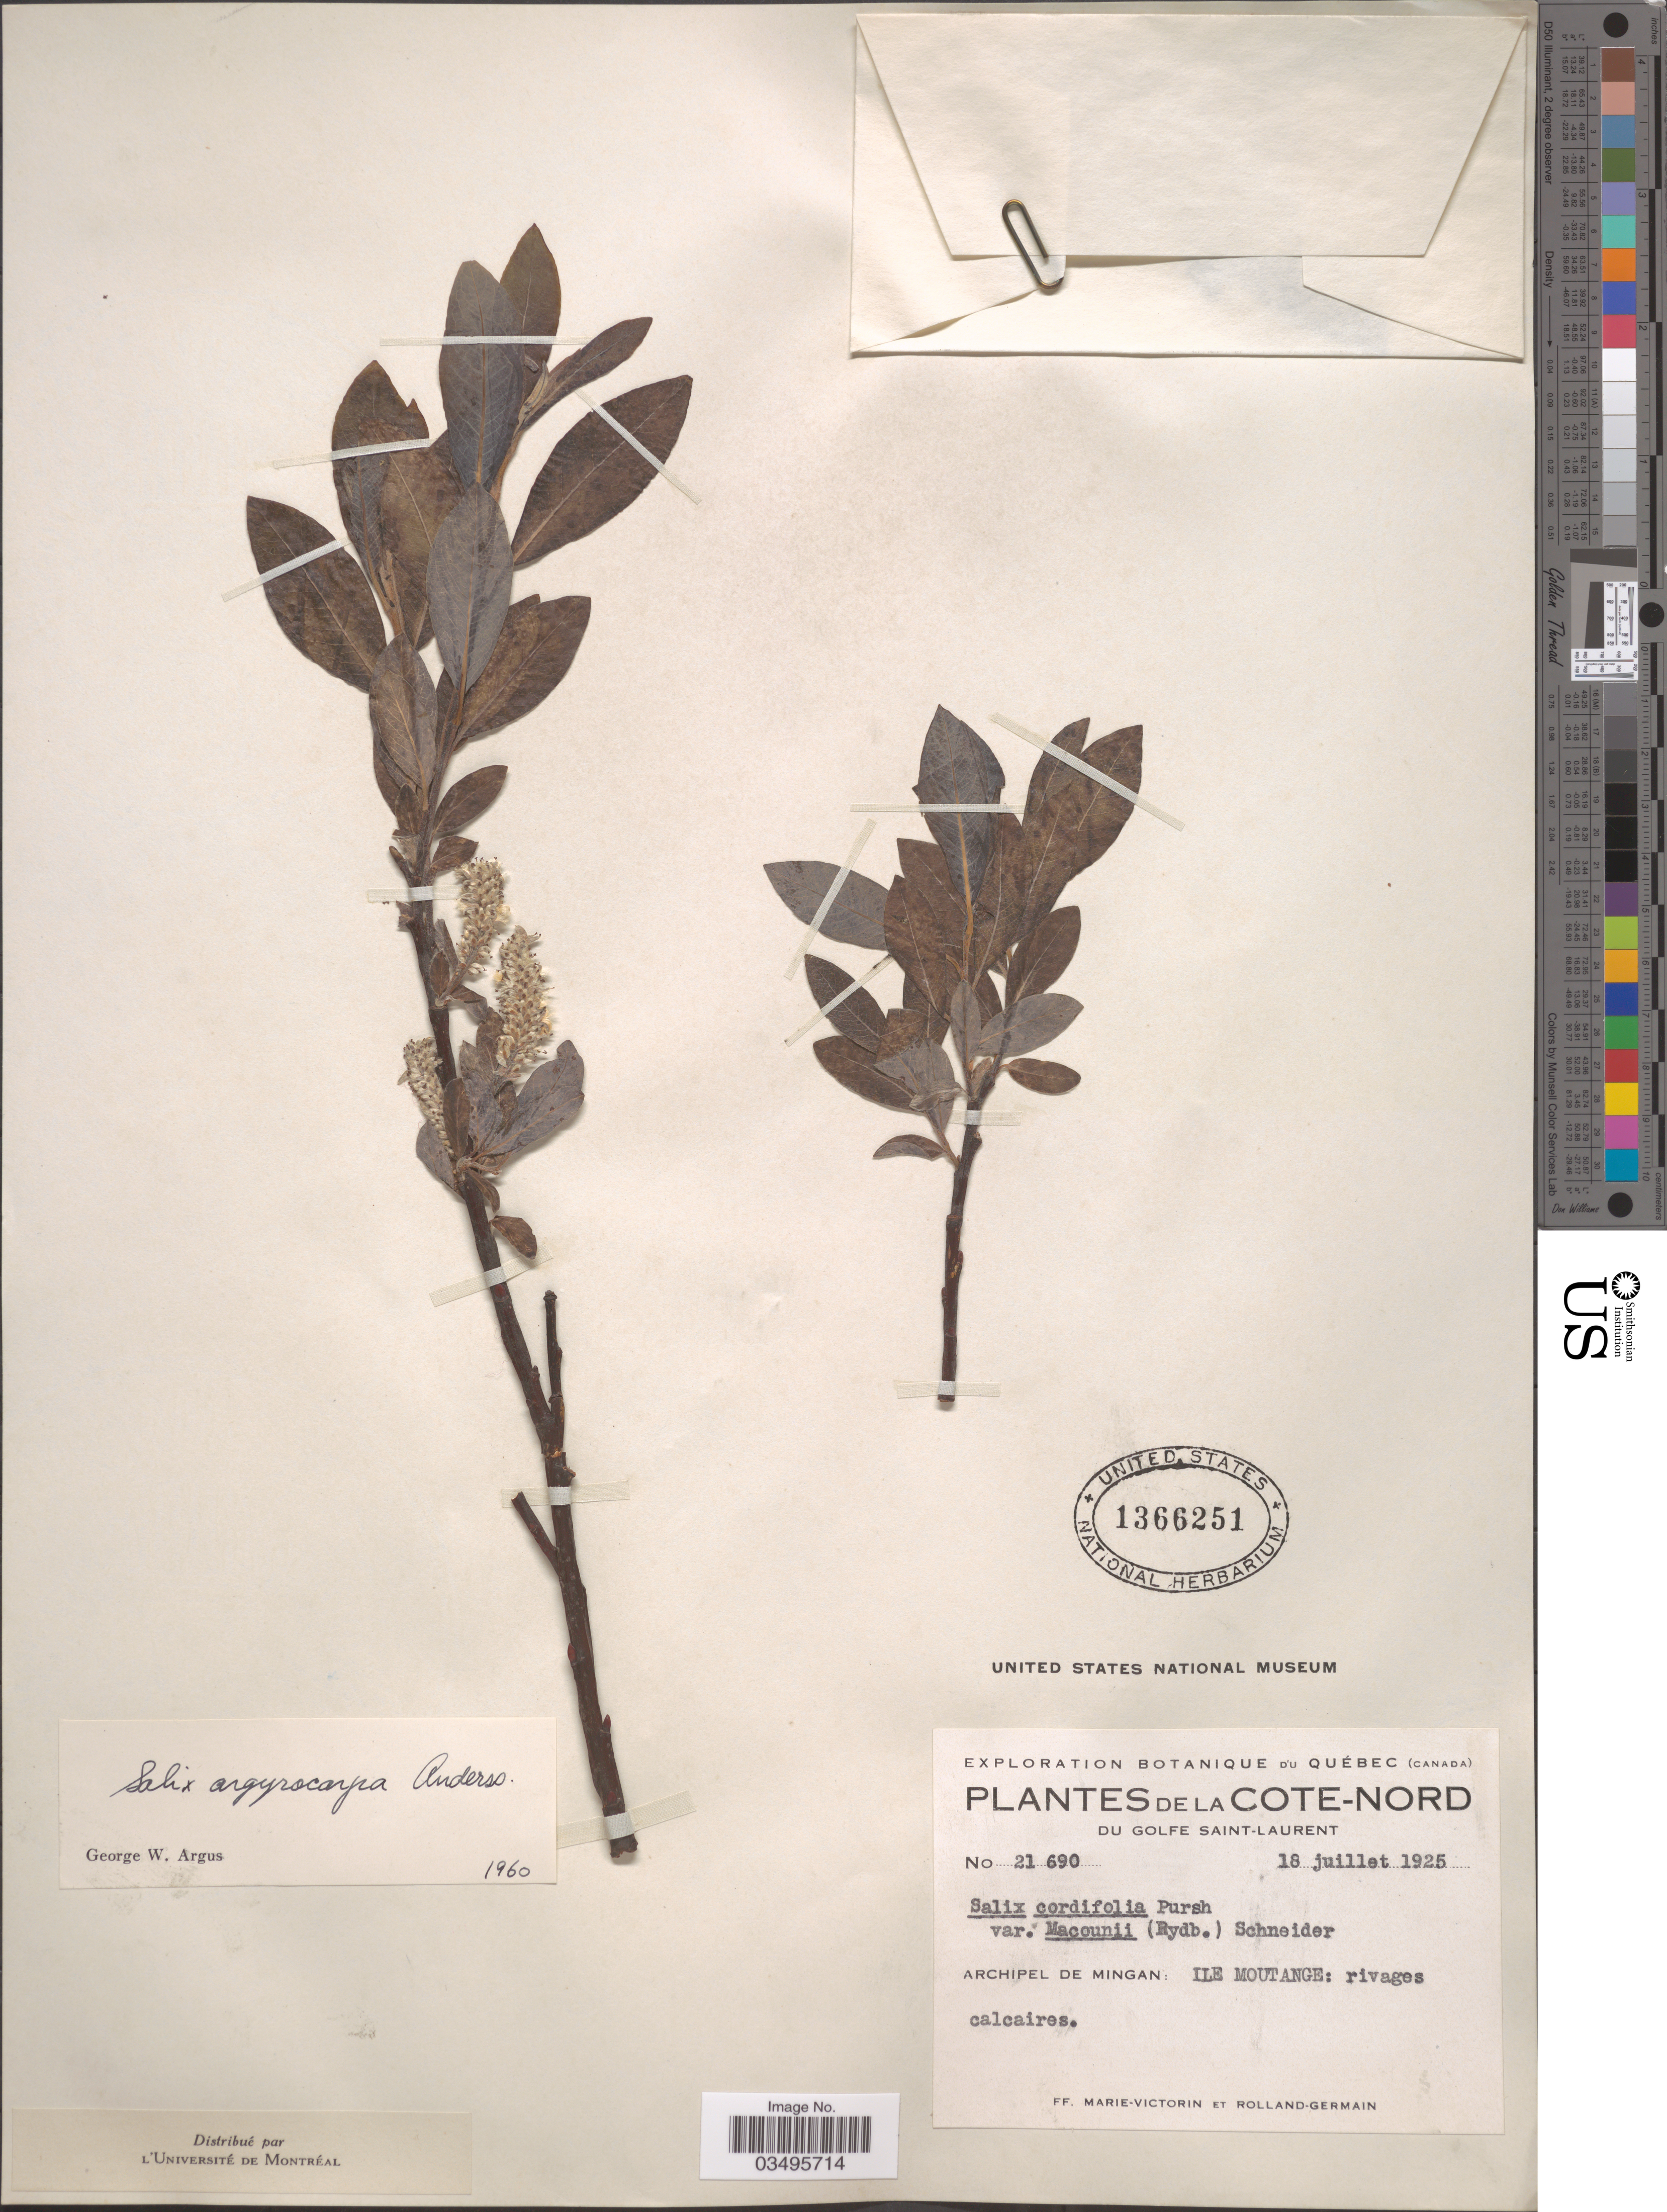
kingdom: Plantae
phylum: Tracheophyta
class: Magnoliopsida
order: Malpighiales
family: Salicaceae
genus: Salix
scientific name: Salix argyrocarpa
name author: L. Andersson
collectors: F. Marie-Victorin & Rolland-Germain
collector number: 21690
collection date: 1925-07-18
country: Canada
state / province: Quebec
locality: De la Cote-Nord Du Golfe Saint-Laurent. Archipel de Mingan: Ile Moutange: rivages.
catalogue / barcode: US 1366251